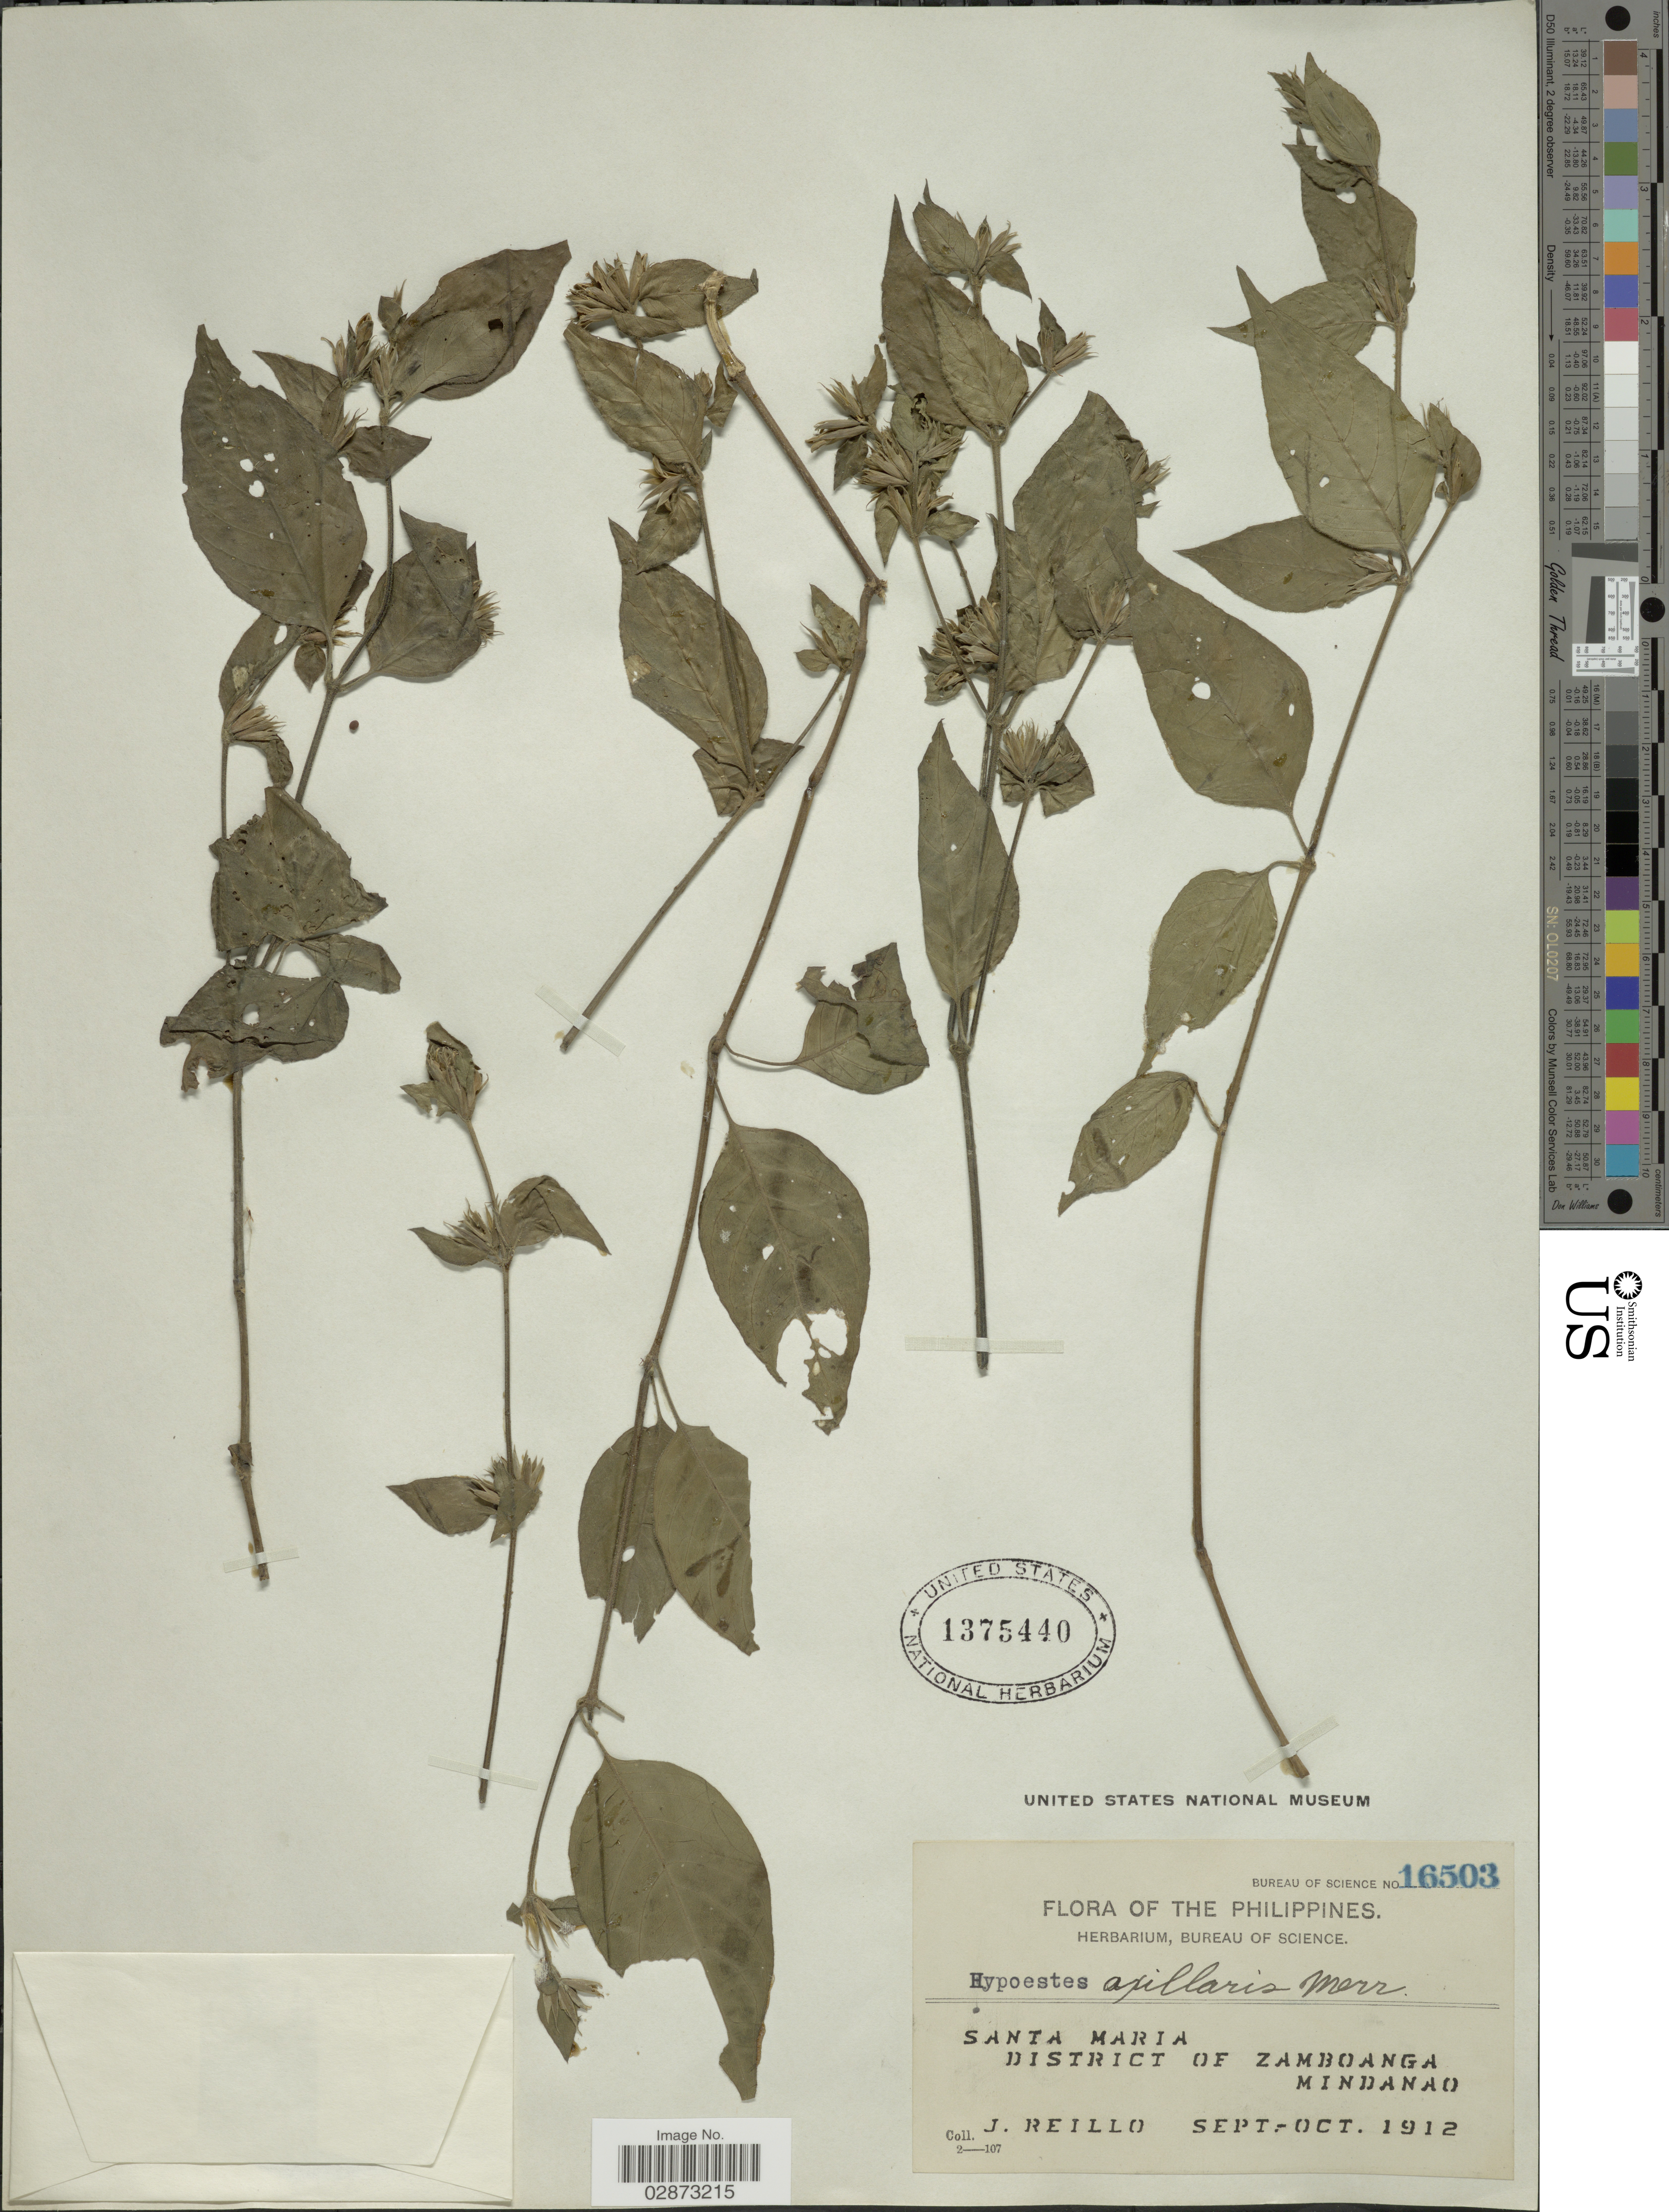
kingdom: Plantae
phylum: Tracheophyta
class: Magnoliopsida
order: Lamiales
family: Acanthaceae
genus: Hypoestes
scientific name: Hypoestes axillaris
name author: Benoist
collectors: J. Reillo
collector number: Bureau of Science 16503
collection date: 1912-09/1912-10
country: Philippines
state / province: Zamboanga Peninsula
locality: Santa Maria. District of Zamboanga. Mindanao.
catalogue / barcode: US 1375440